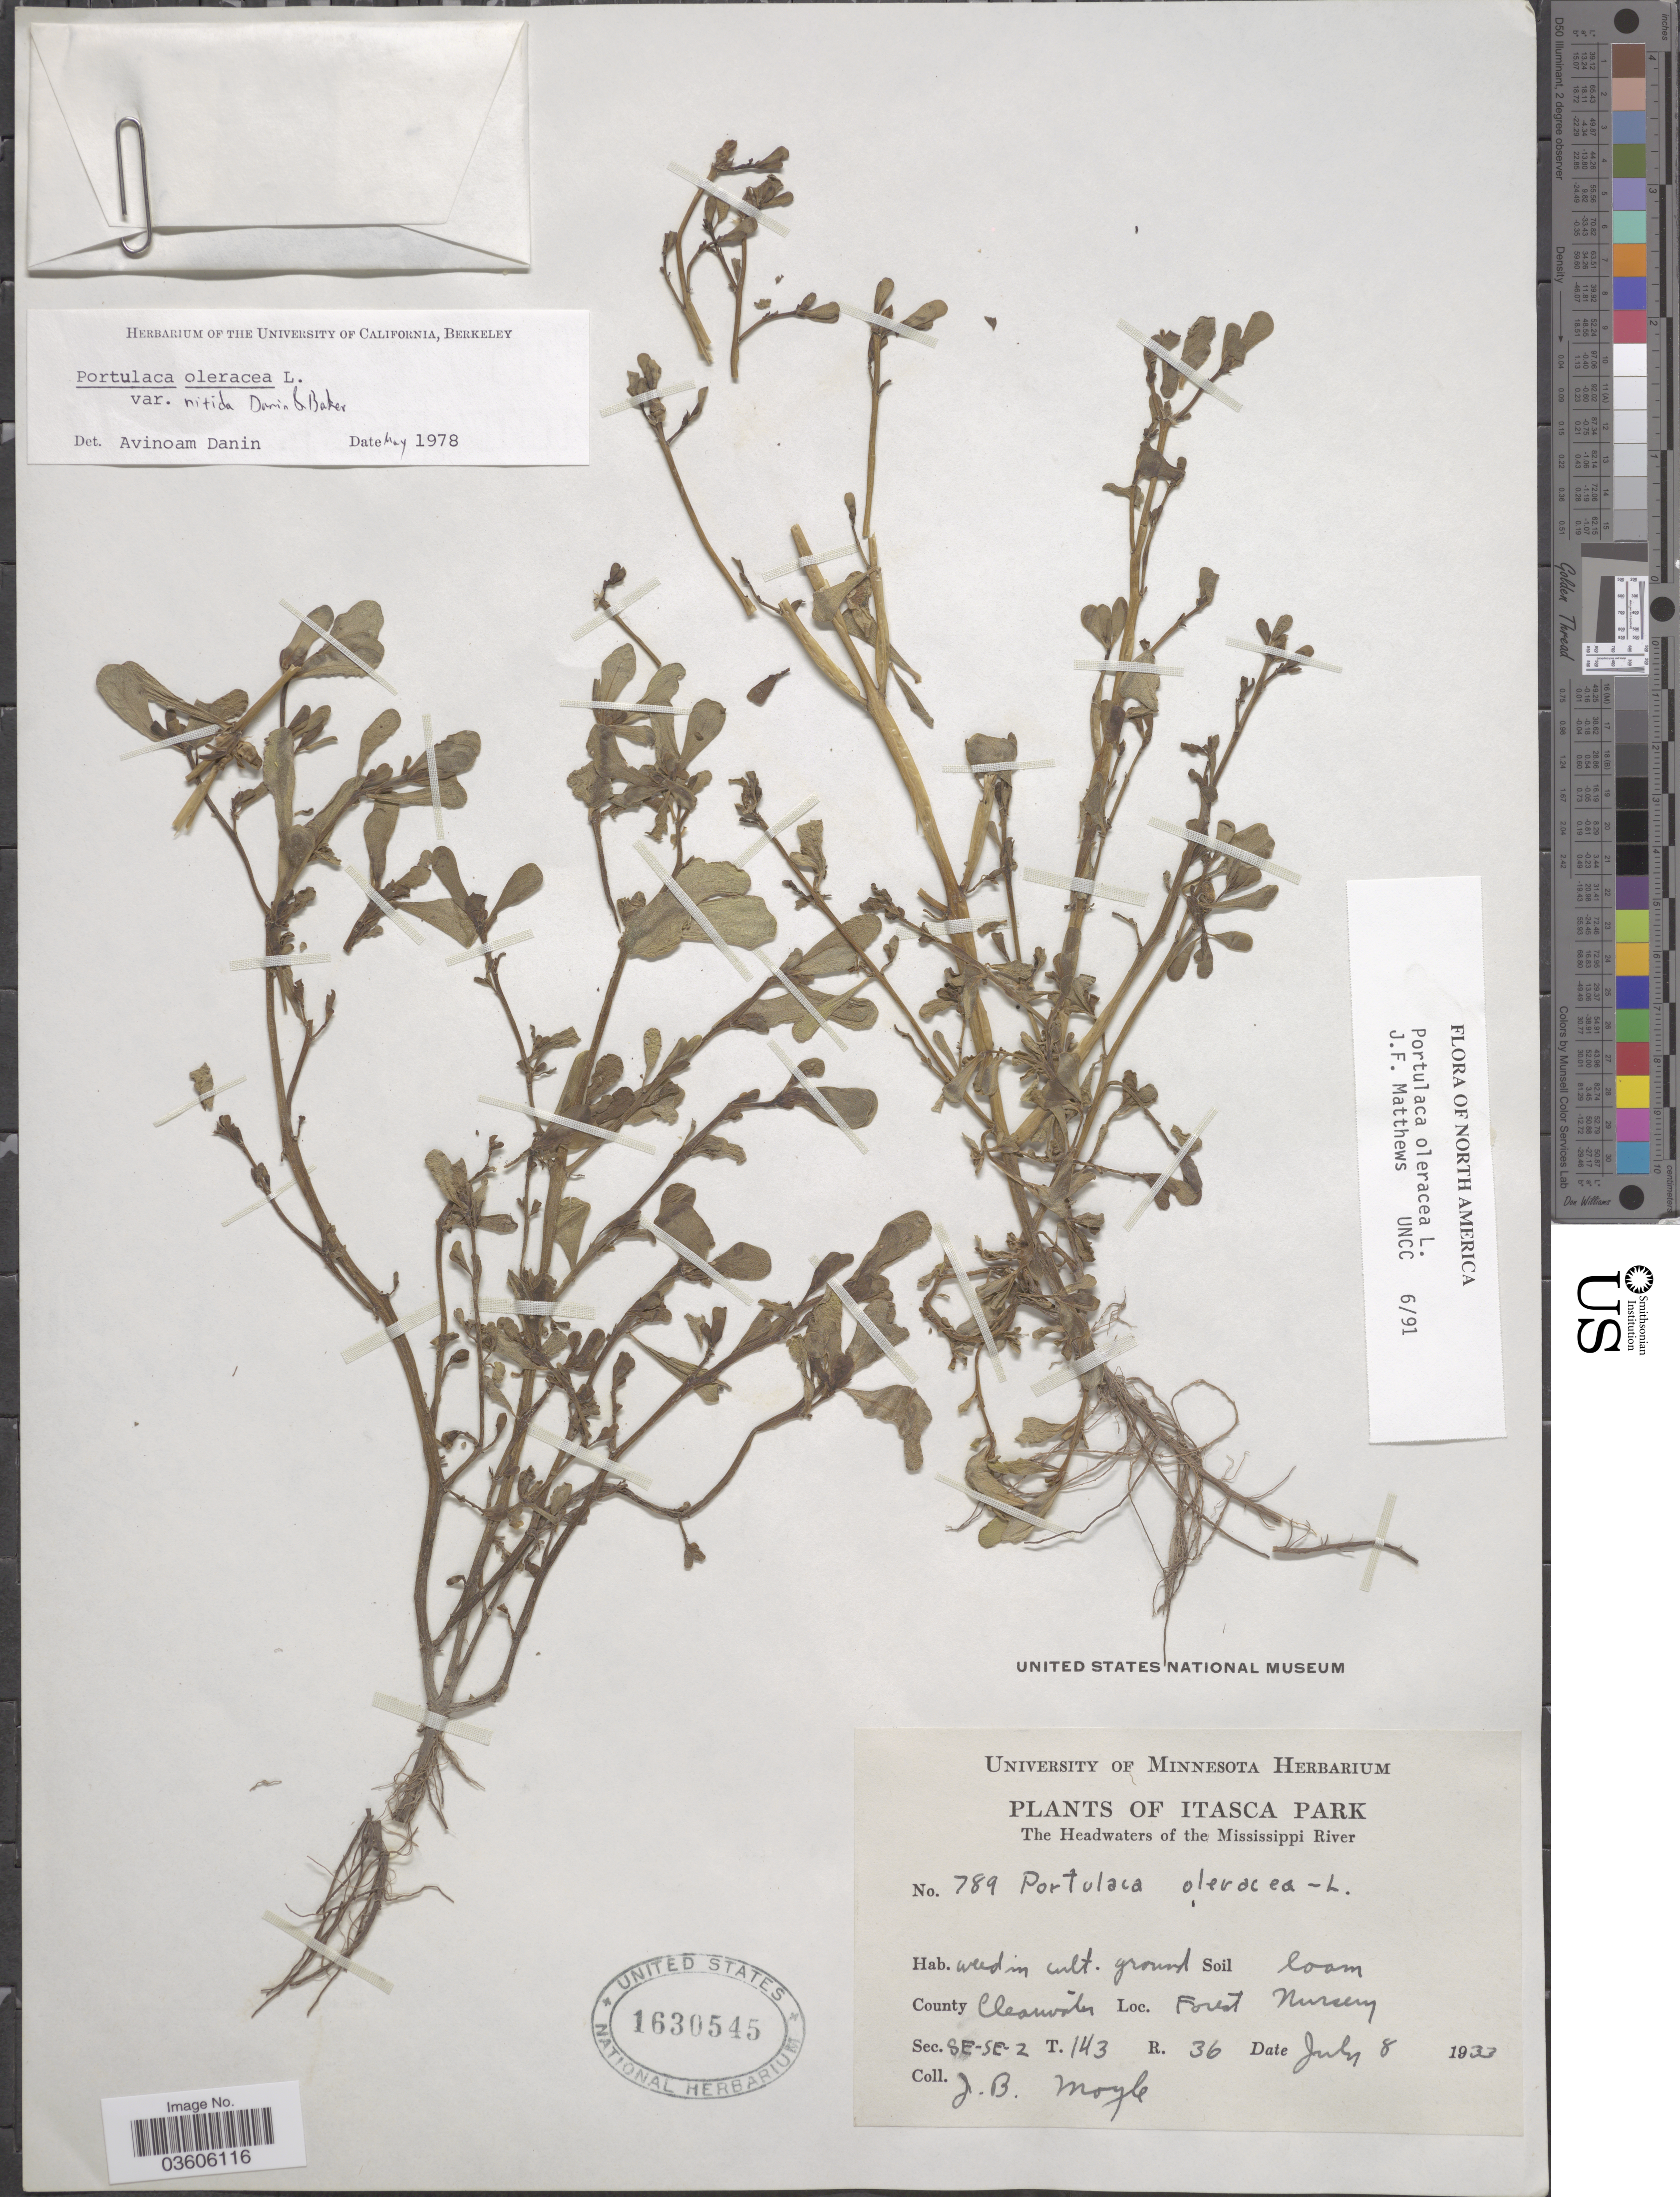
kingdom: Plantae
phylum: Tracheophyta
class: Magnoliopsida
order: Caryophyllales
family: Portulacaceae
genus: Portulaca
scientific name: Portulaca oleracea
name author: L.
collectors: J. Moyle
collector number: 789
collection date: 1933-07-08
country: United States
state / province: Minnesota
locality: Itasca Park. The Headwaters of the Mississippi River. County Clearwater, Forest Nursery. Sec. SE-SE-2 T.143 R.36.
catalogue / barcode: US 1630545